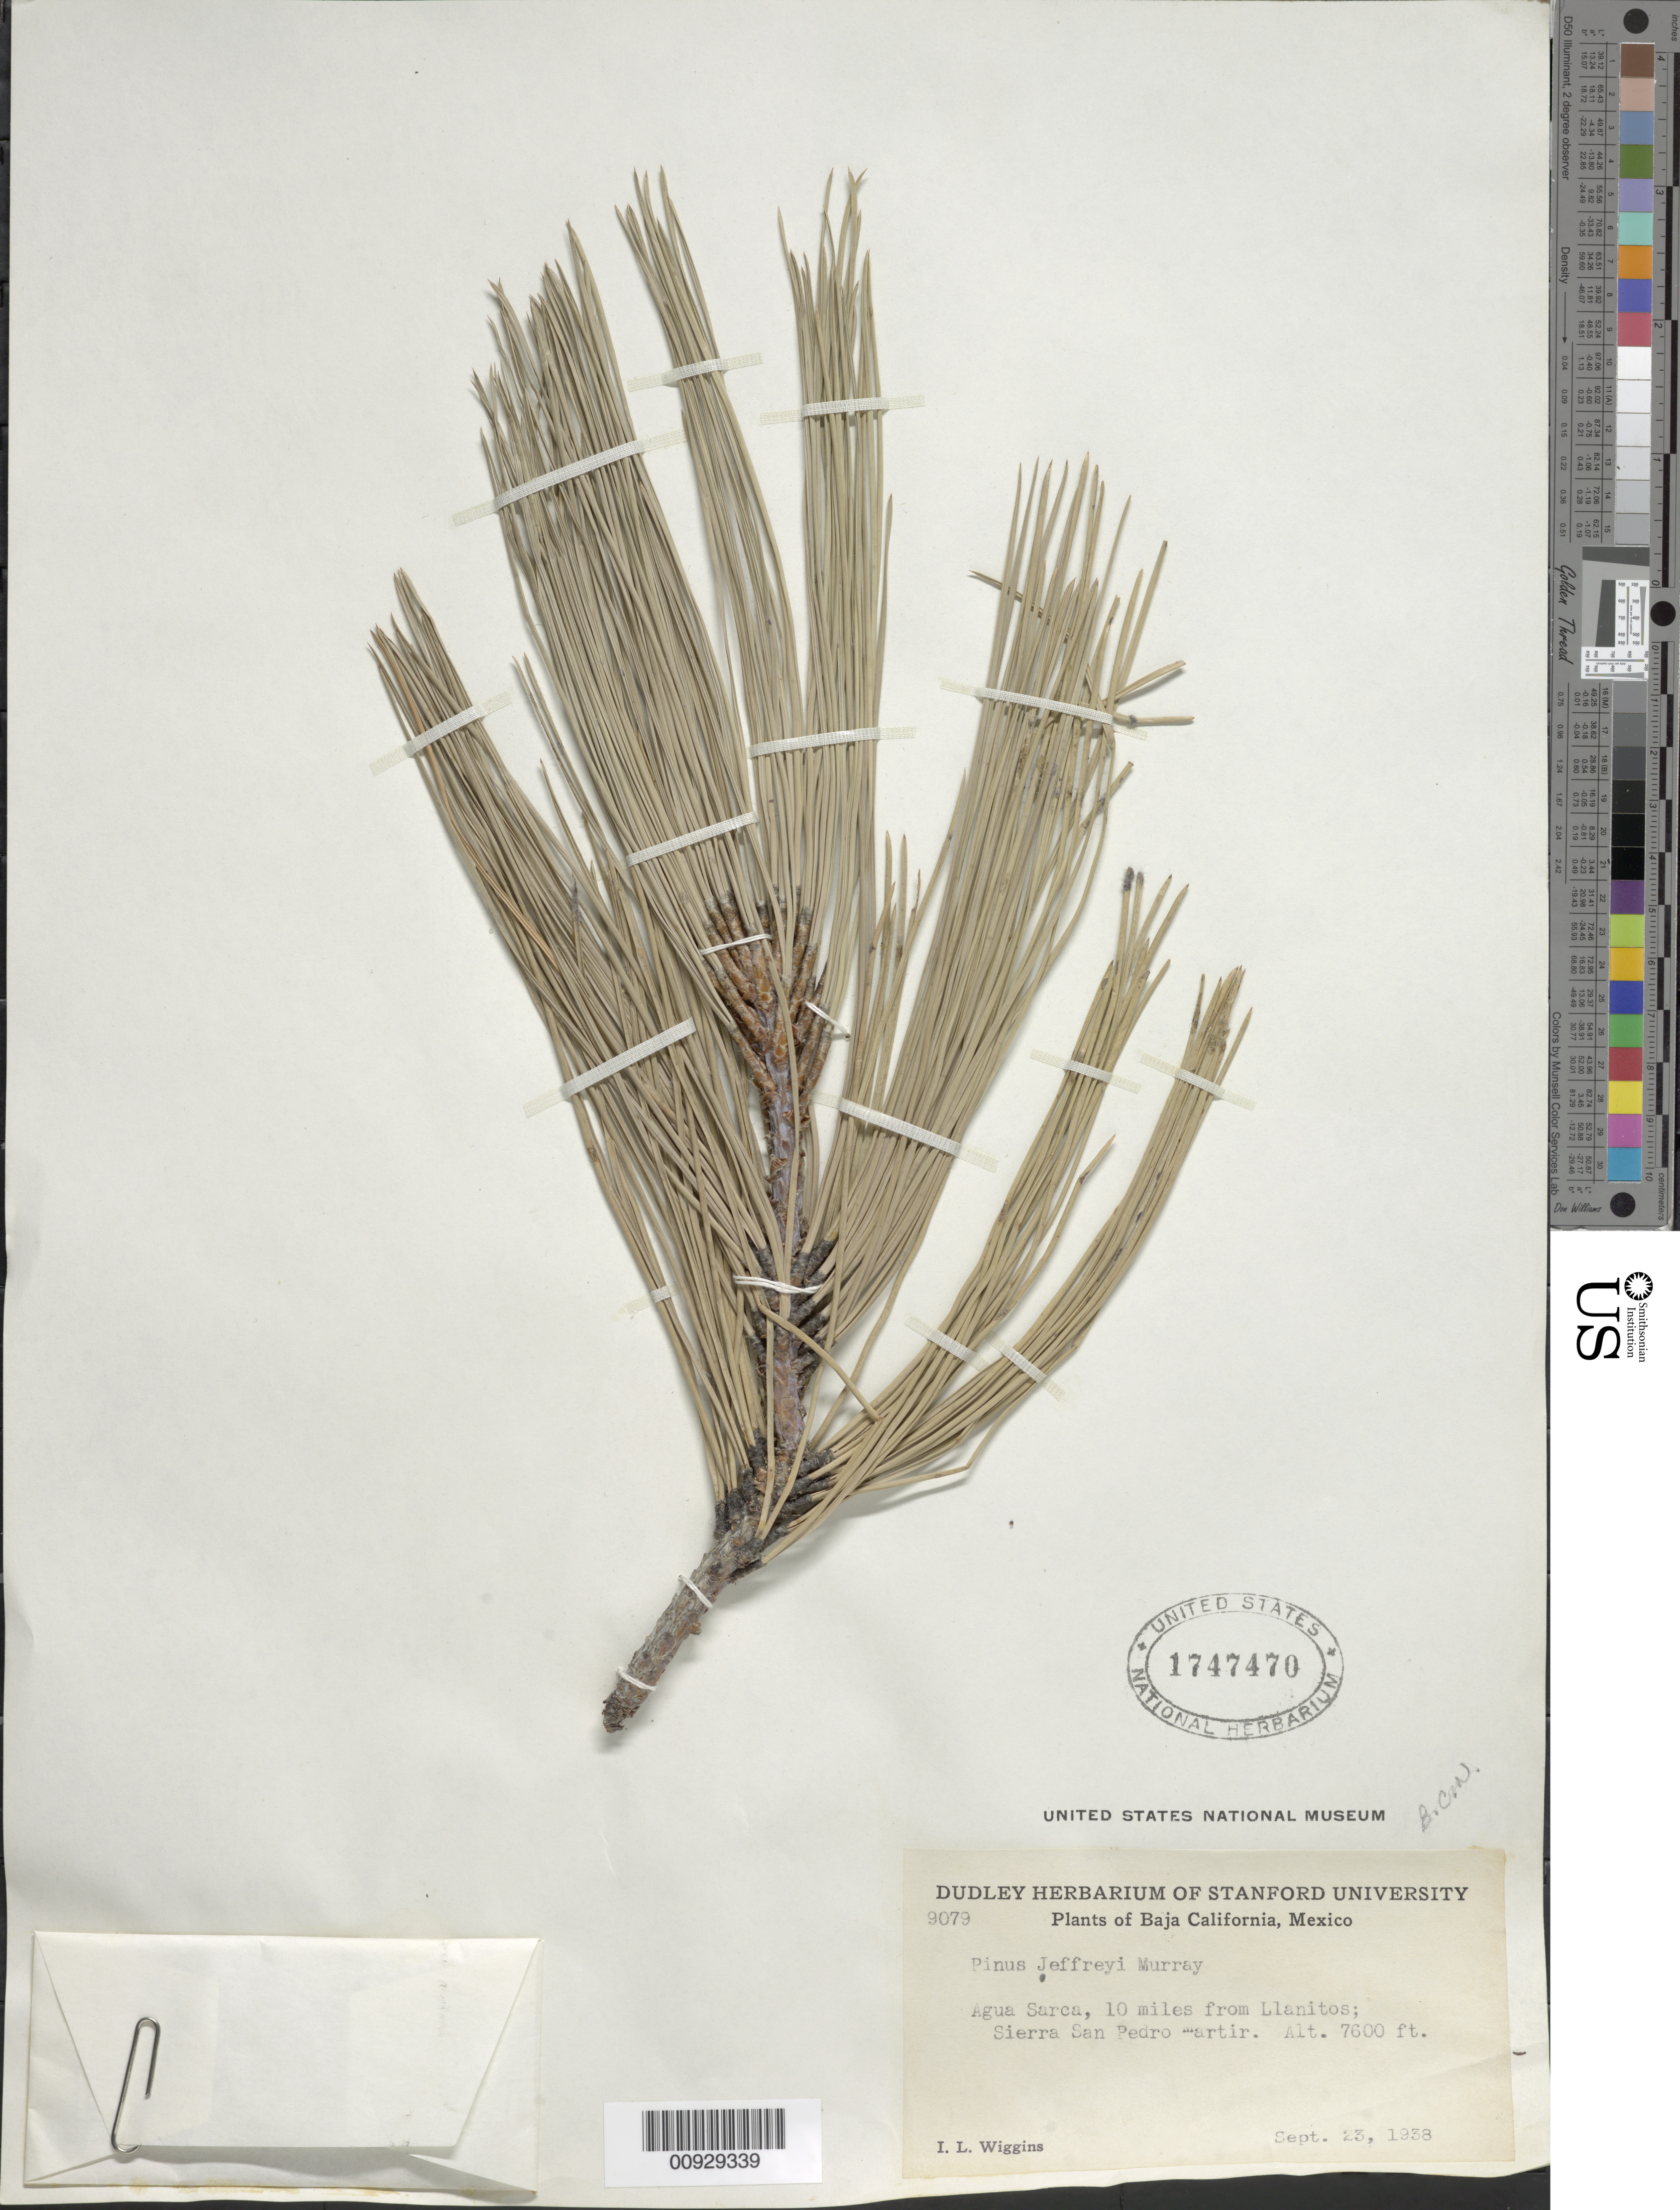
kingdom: Plantae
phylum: Tracheophyta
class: Pinopsida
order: Pinales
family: Pinaceae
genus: Pinus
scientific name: Pinus jeffreyi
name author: Balf.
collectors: I. L. Wiggins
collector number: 9079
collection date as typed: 23 Sep 1938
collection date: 1938-09-23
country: Mexico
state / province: Baja California Norte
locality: Agua Sarca [sic, correct spelling Zarca], 10 miles from Llanitos; Sierra San Pedro Mártir.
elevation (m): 2316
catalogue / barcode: US 1747470